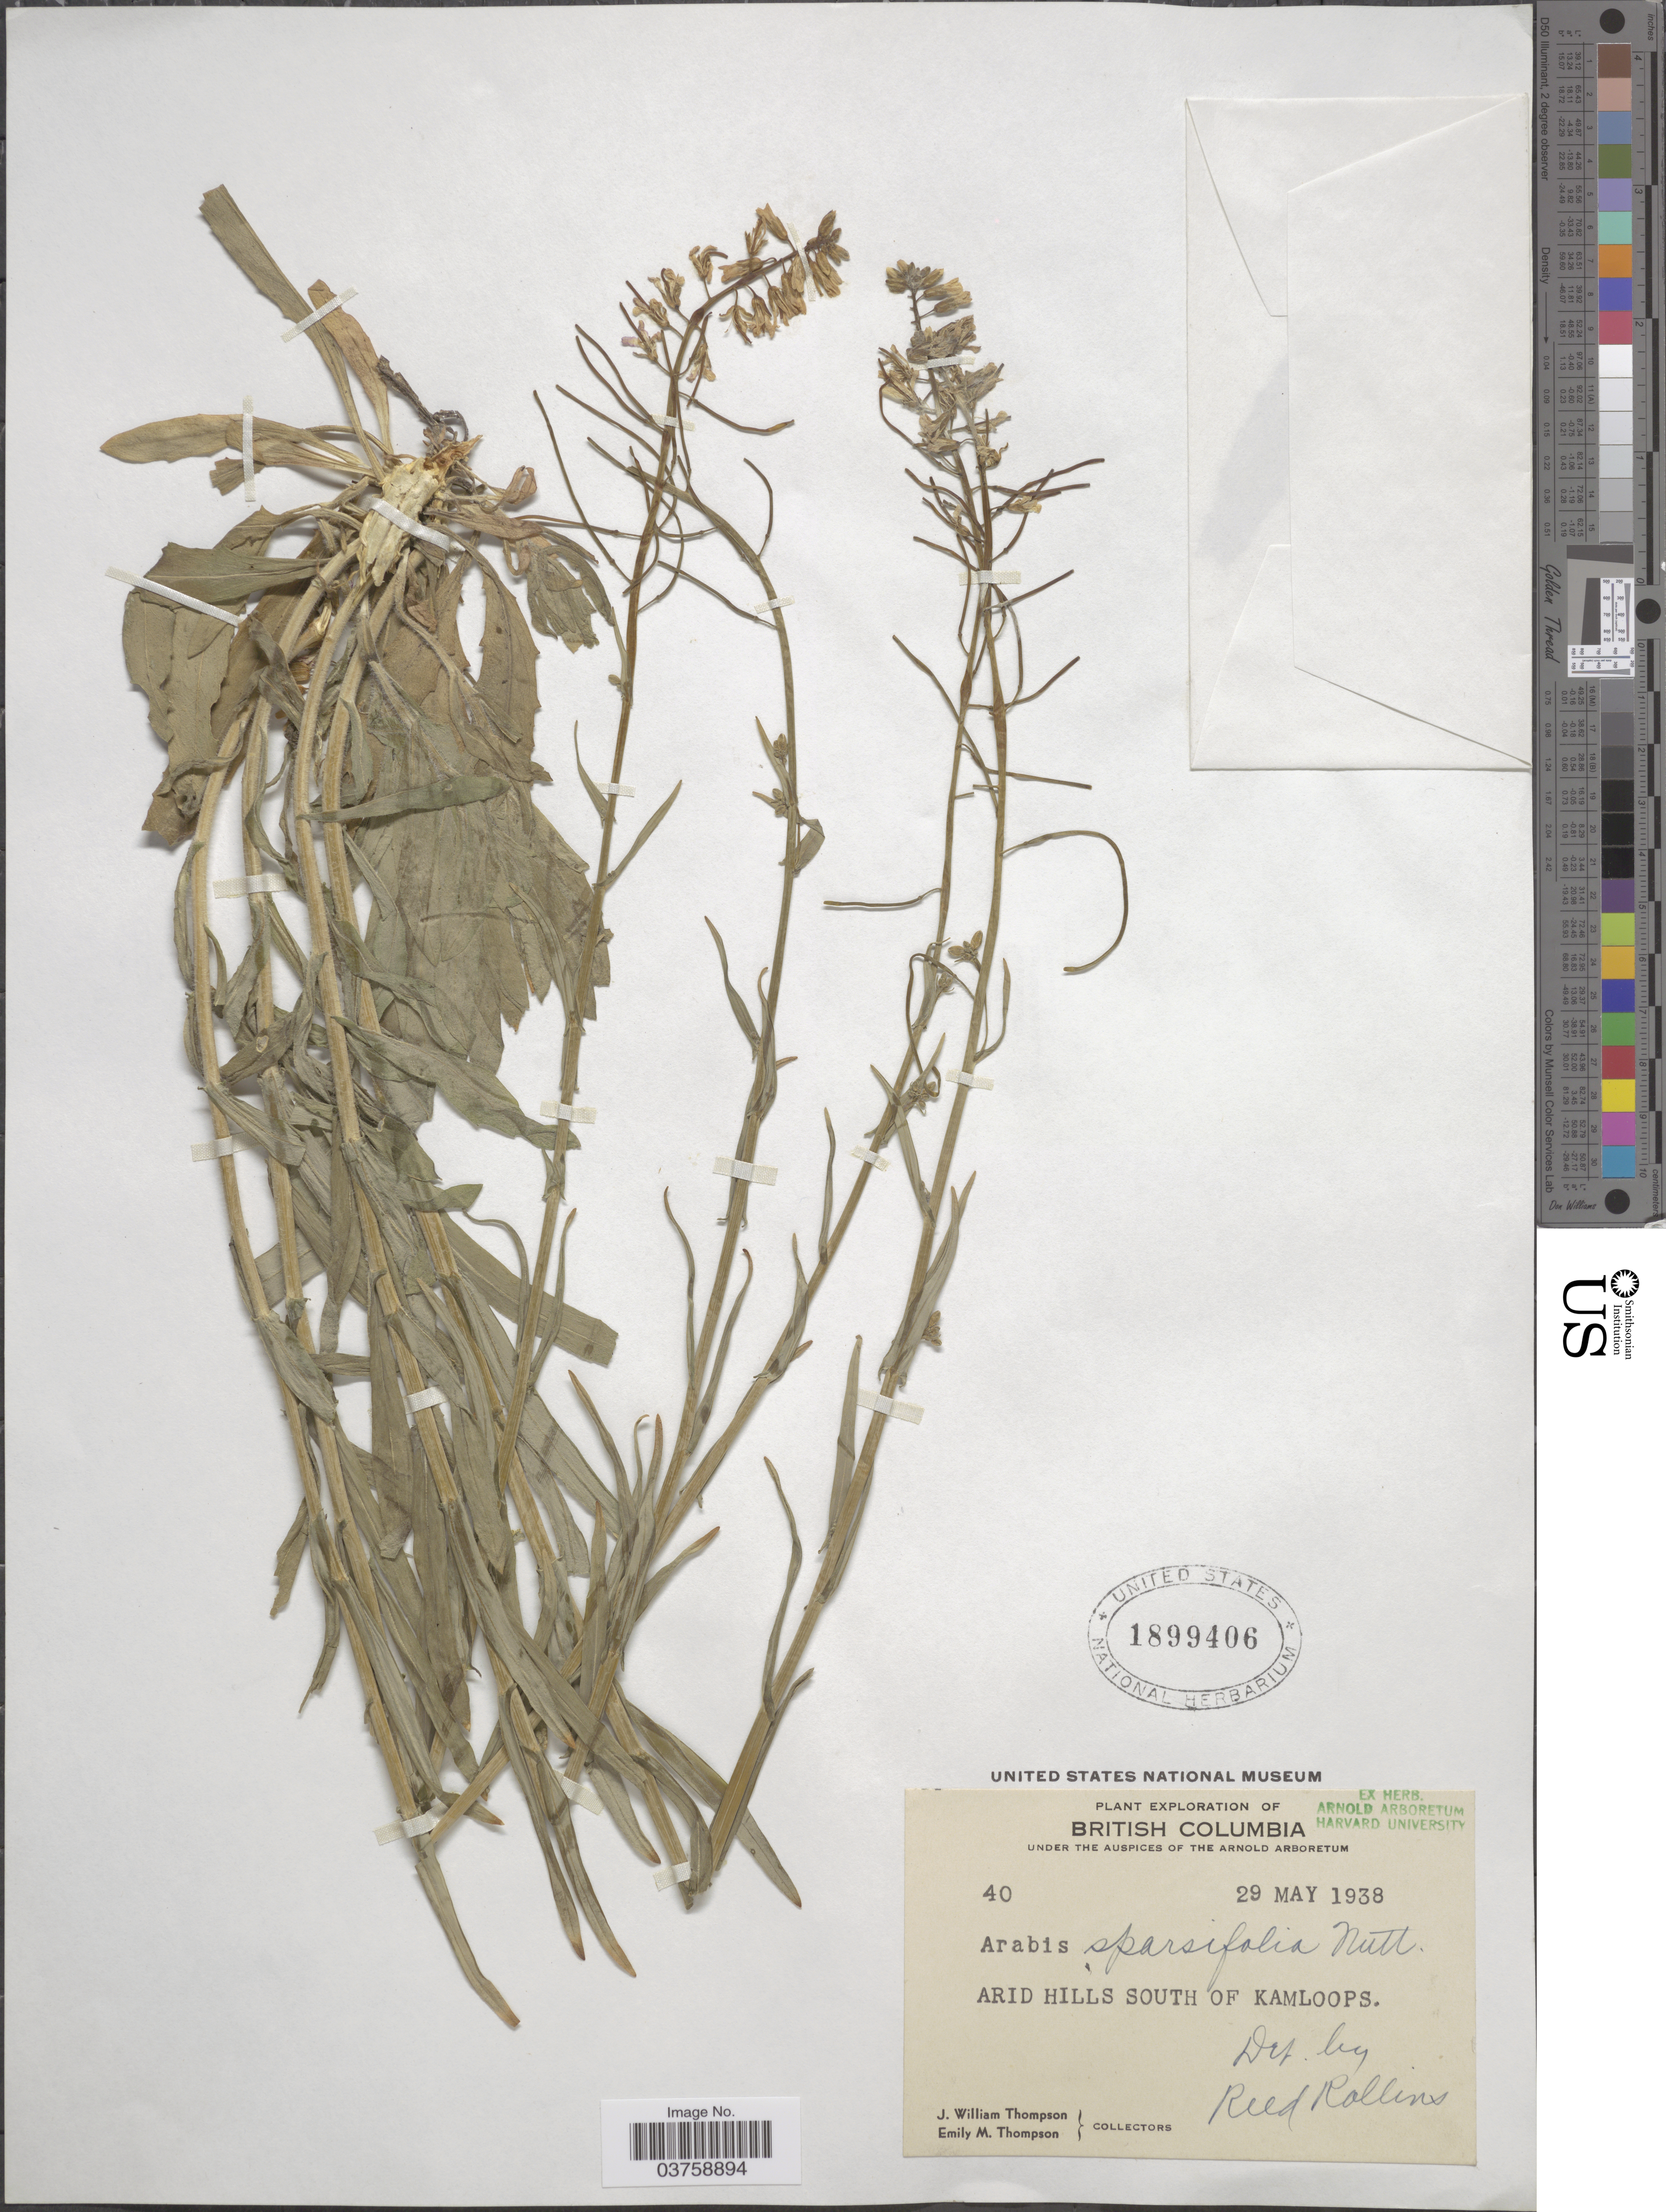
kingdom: Plantae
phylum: Tracheophyta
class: Magnoliopsida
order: Brassicales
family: Brassicaceae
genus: Arabis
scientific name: Arabis sparsiflora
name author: Nutt.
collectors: J. W. Thompson & E. M. Thompson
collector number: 40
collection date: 1938-05-29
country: Canada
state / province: British Columbia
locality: British Columbia. Arid Hills South of Kamloops.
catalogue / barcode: US 1899406